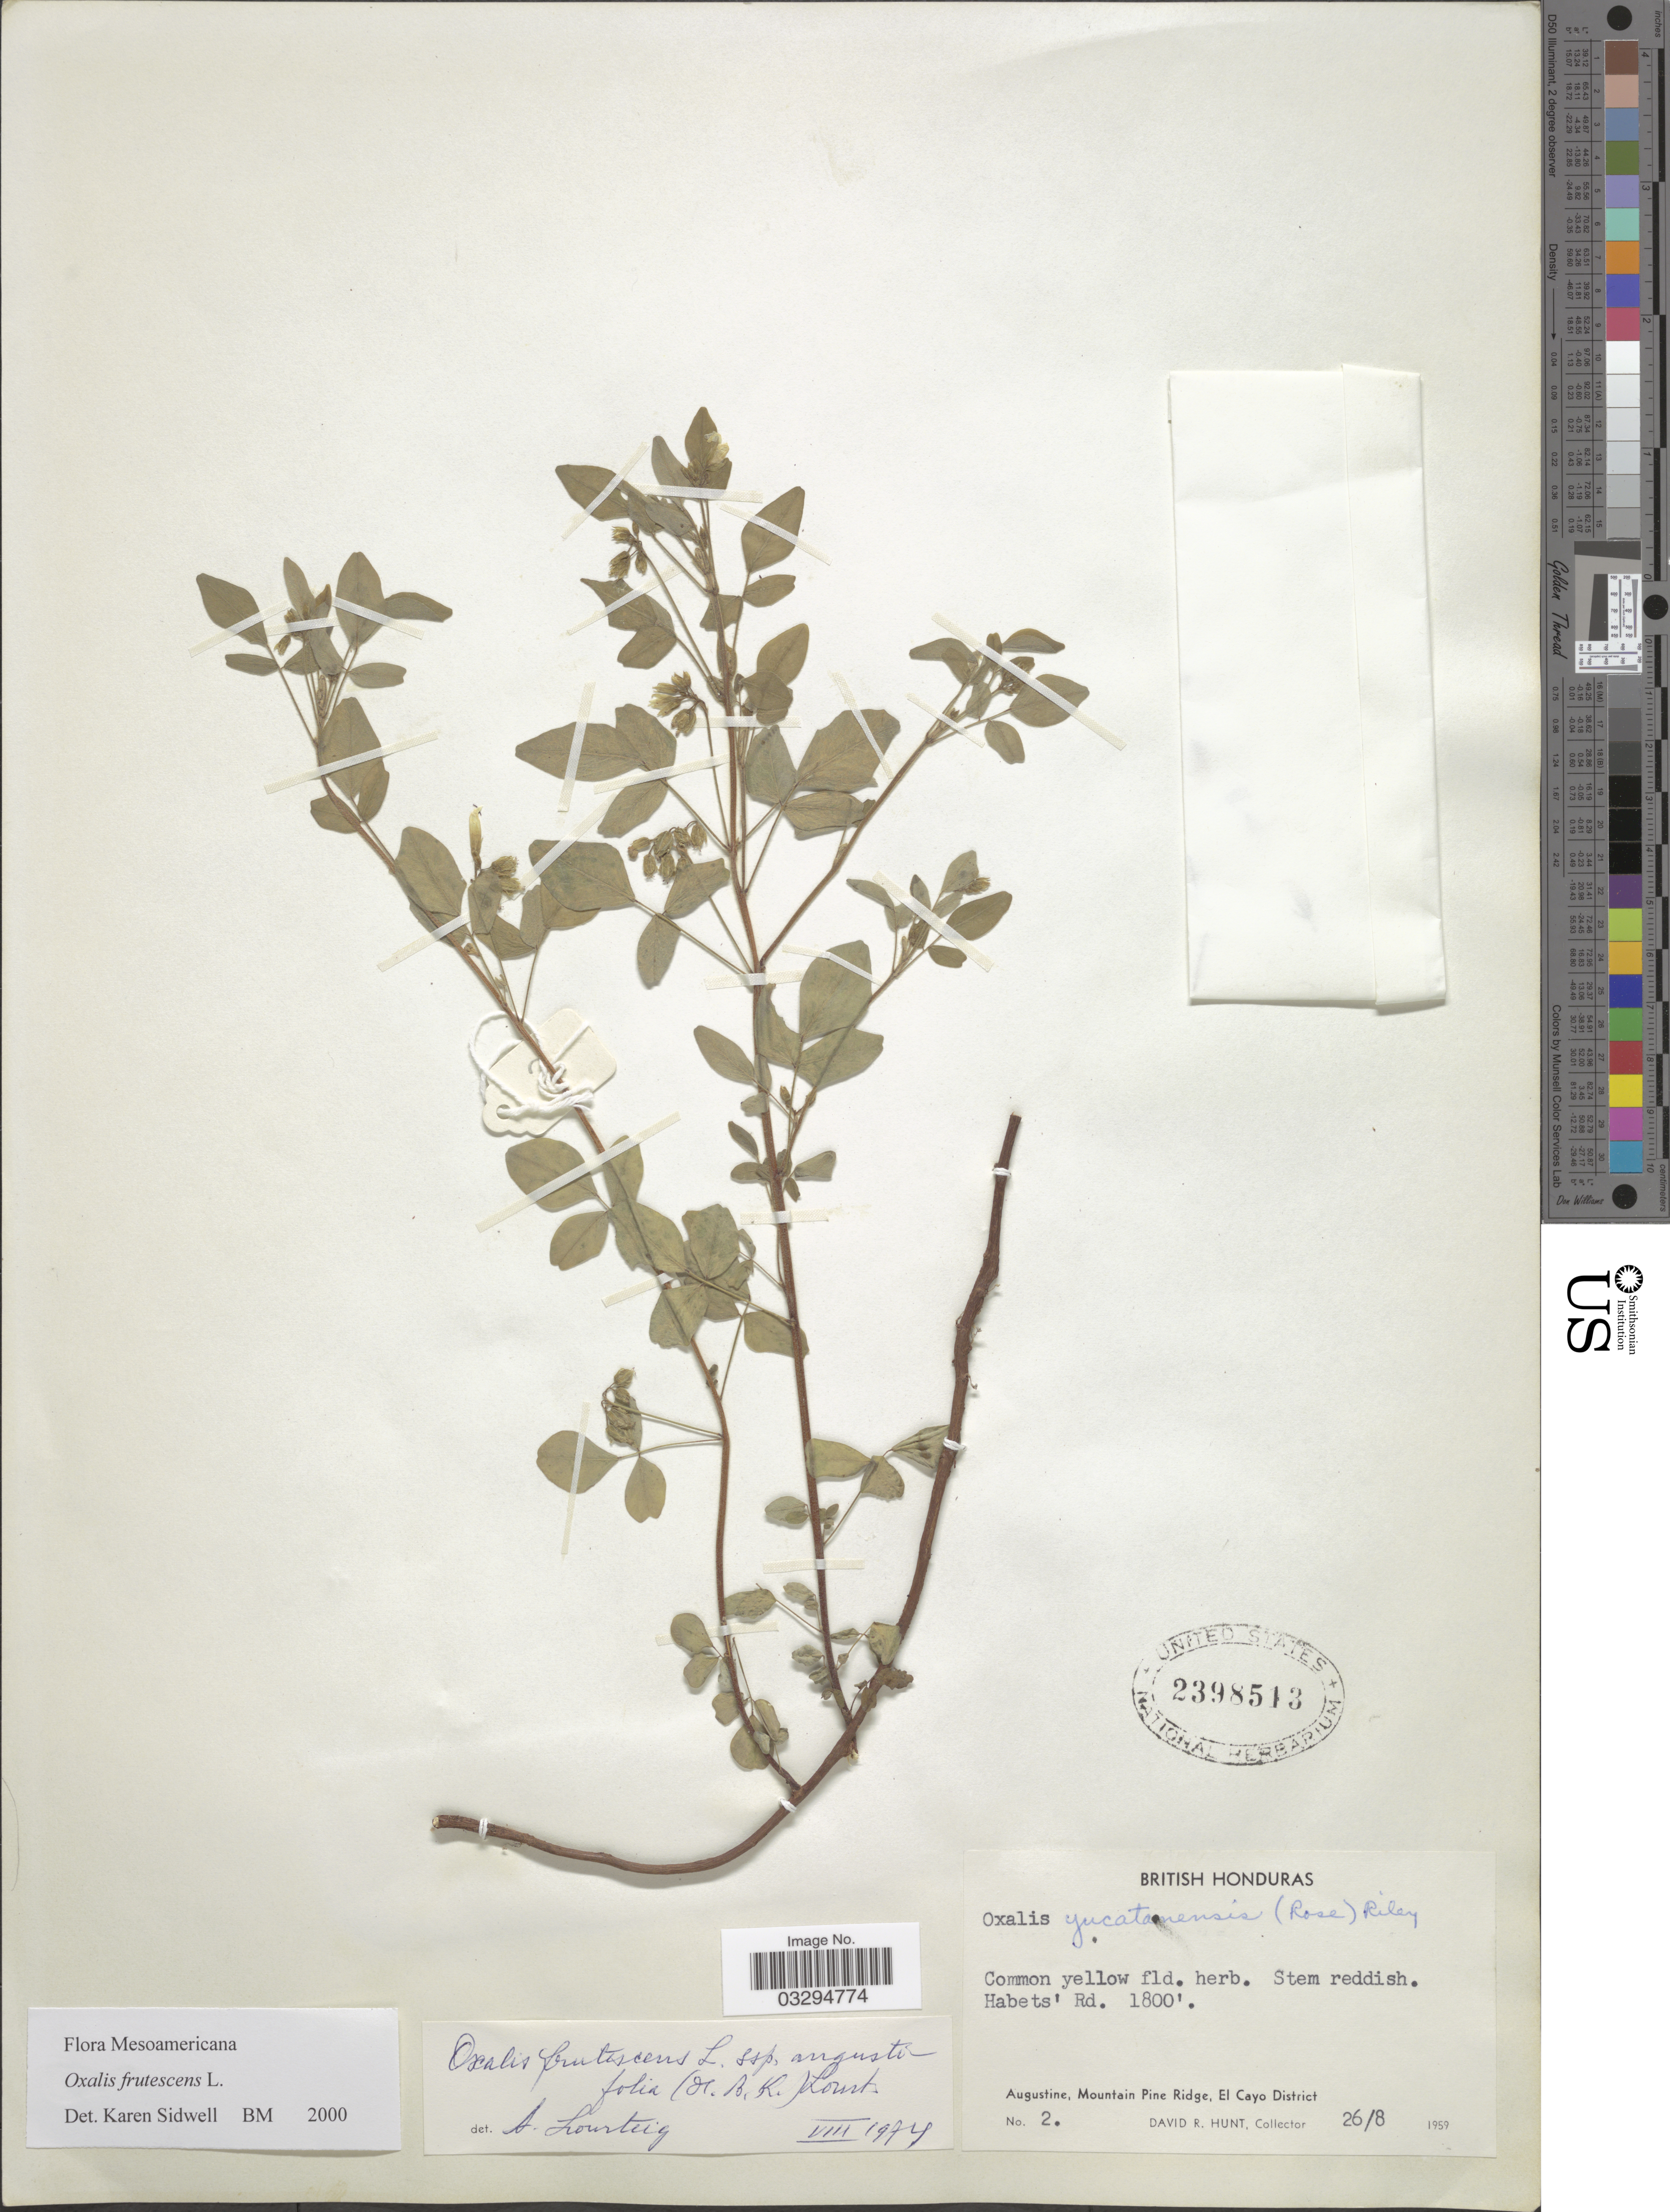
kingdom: Plantae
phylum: Tracheophyta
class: Magnoliopsida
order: Oxalidales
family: Oxalidaceae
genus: Oxalis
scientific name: Oxalis frutescens subsp. angustifolia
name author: (Kunth) Lourteig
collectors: D. R. Hunt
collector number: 2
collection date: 1959-08-26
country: Belize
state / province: Cayo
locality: British Honduras. Habets' Rd. Augustine, Mountain Pine Ridge, El Cayo District.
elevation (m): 549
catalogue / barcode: US 2398513